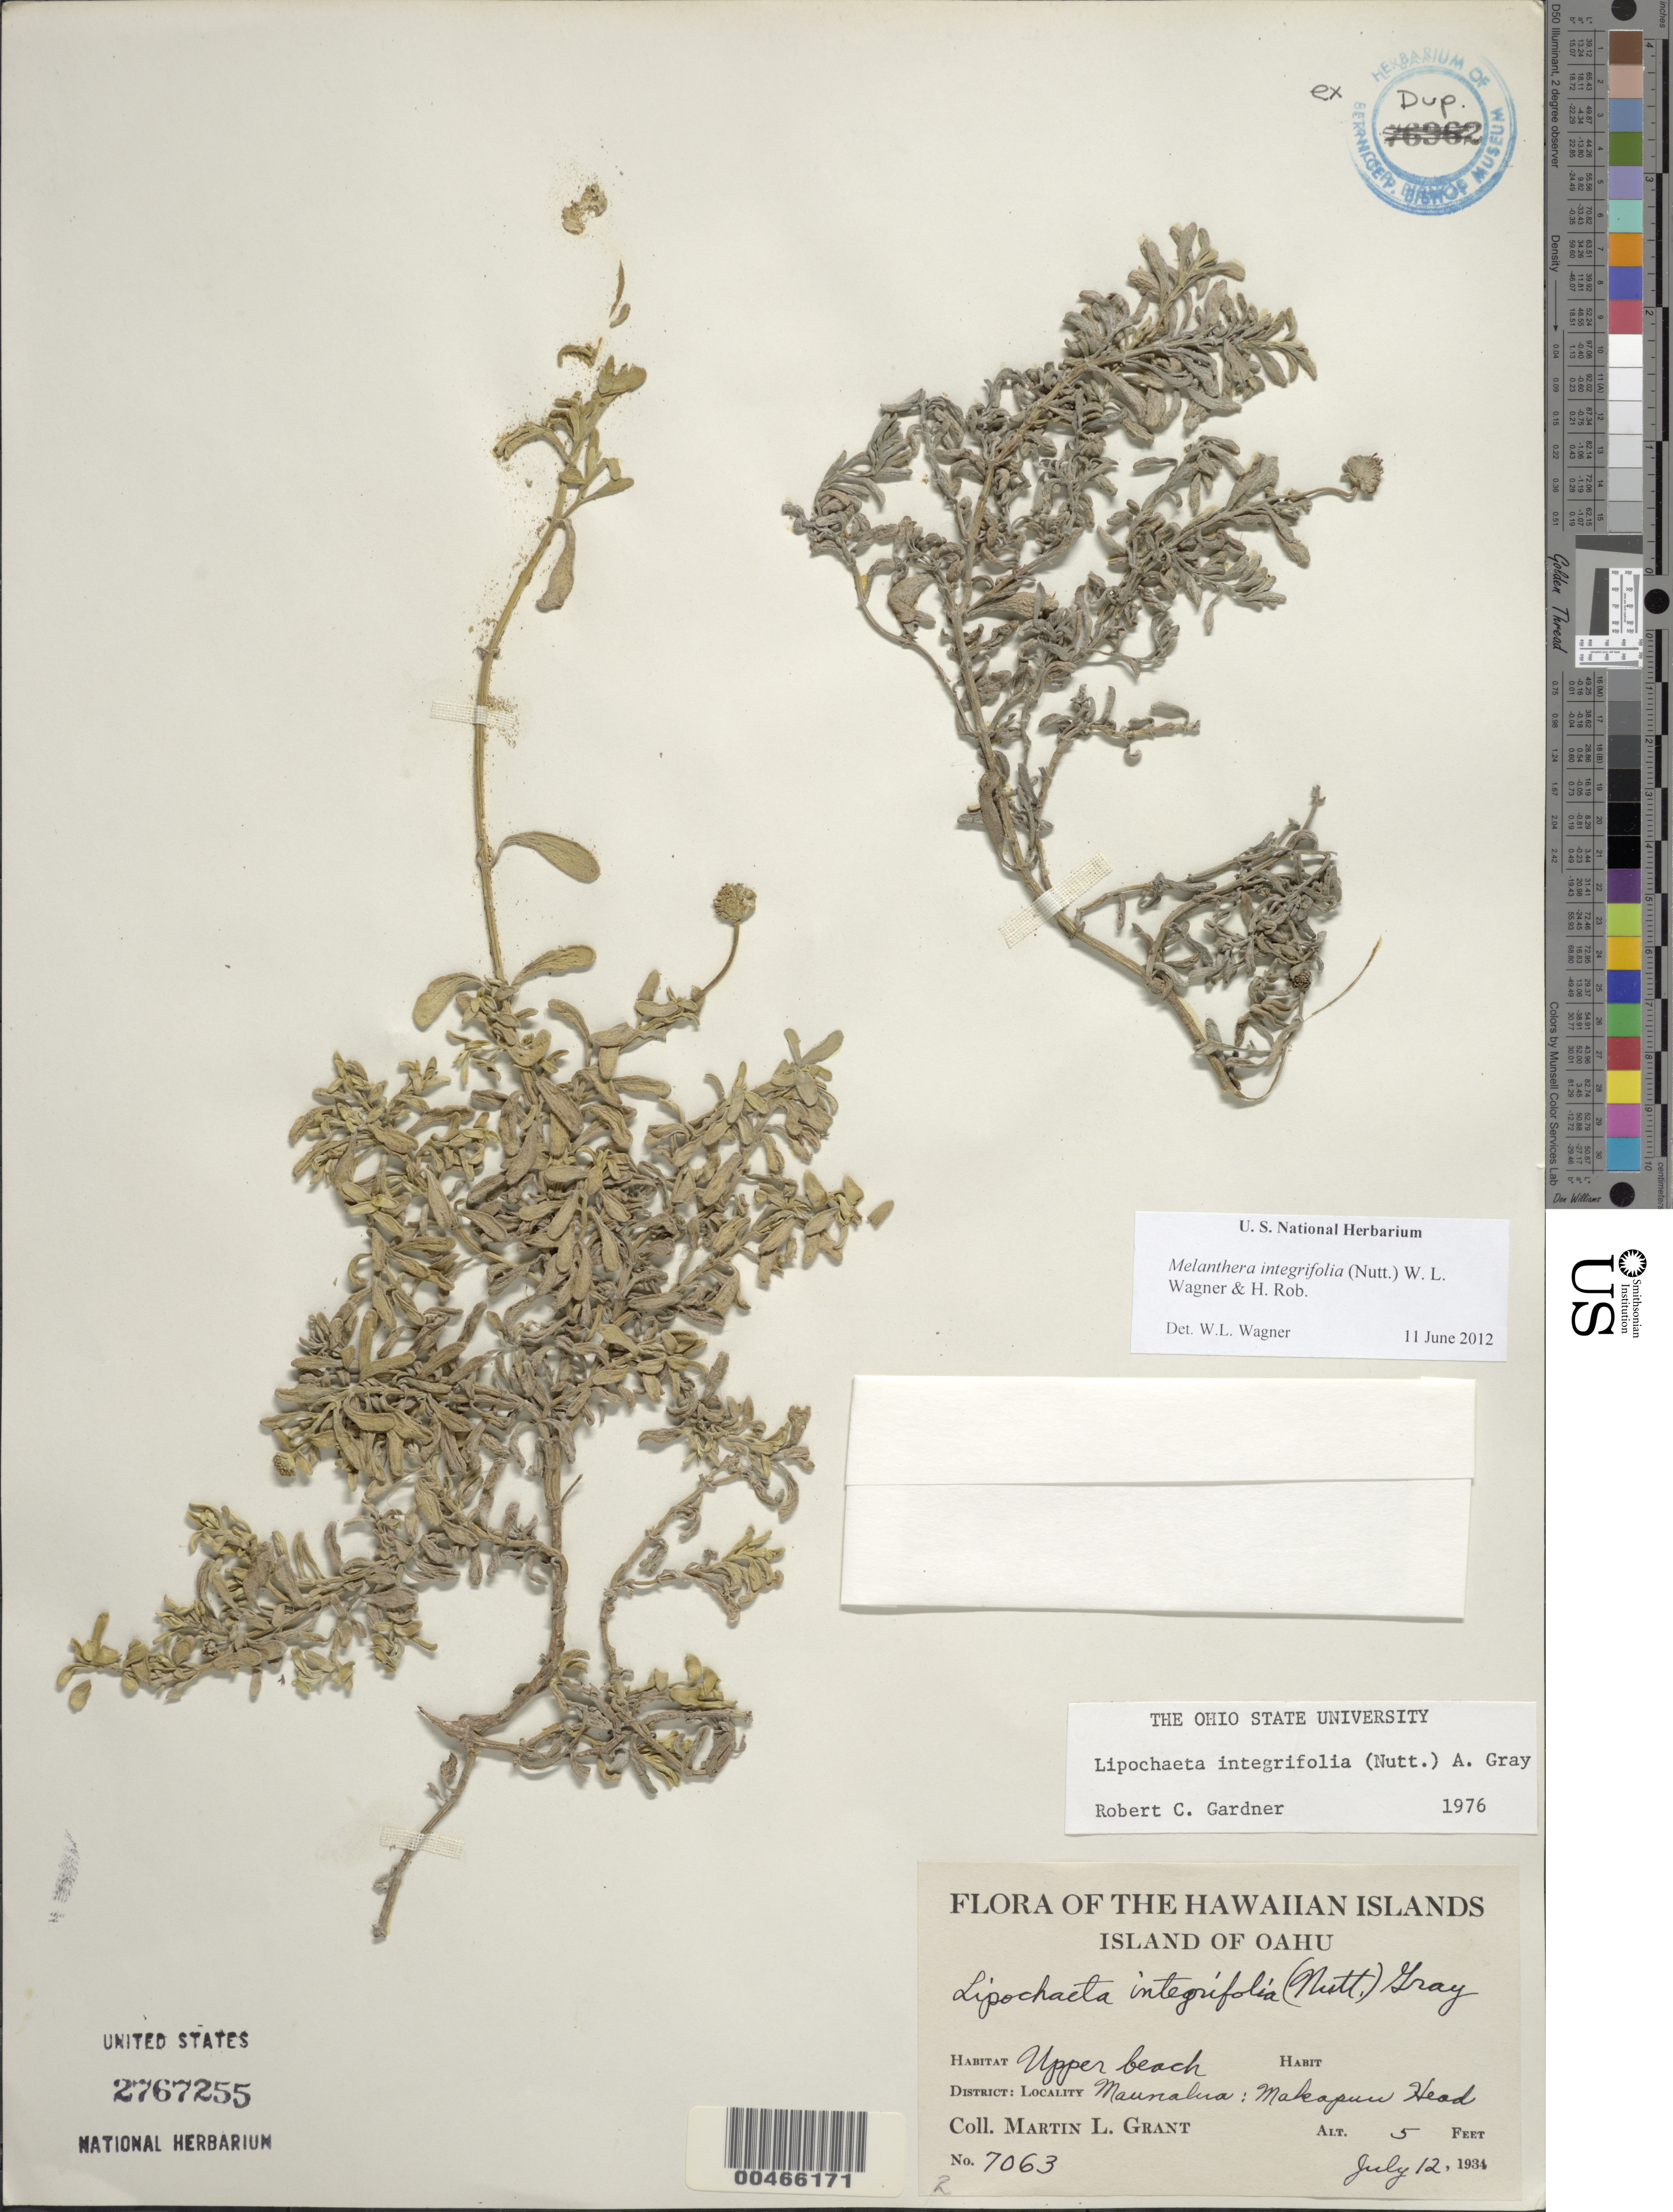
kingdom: Plantae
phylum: Tracheophyta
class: Magnoliopsida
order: Asterales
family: Asteraceae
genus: Wollastonia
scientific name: Wollastonia integrifolia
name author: (Nutt.) Orchard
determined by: Wagner, W. L., (BOT), Smithsonian Institution - National Museum of Natural History (UNITED STATES)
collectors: M. L. Grant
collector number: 7063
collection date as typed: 12 Jul 1934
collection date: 1934-07-12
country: United States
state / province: Hawaii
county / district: Honolulu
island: Oahu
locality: Maunalua: Makapuu Head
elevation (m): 5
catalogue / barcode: US 2767255